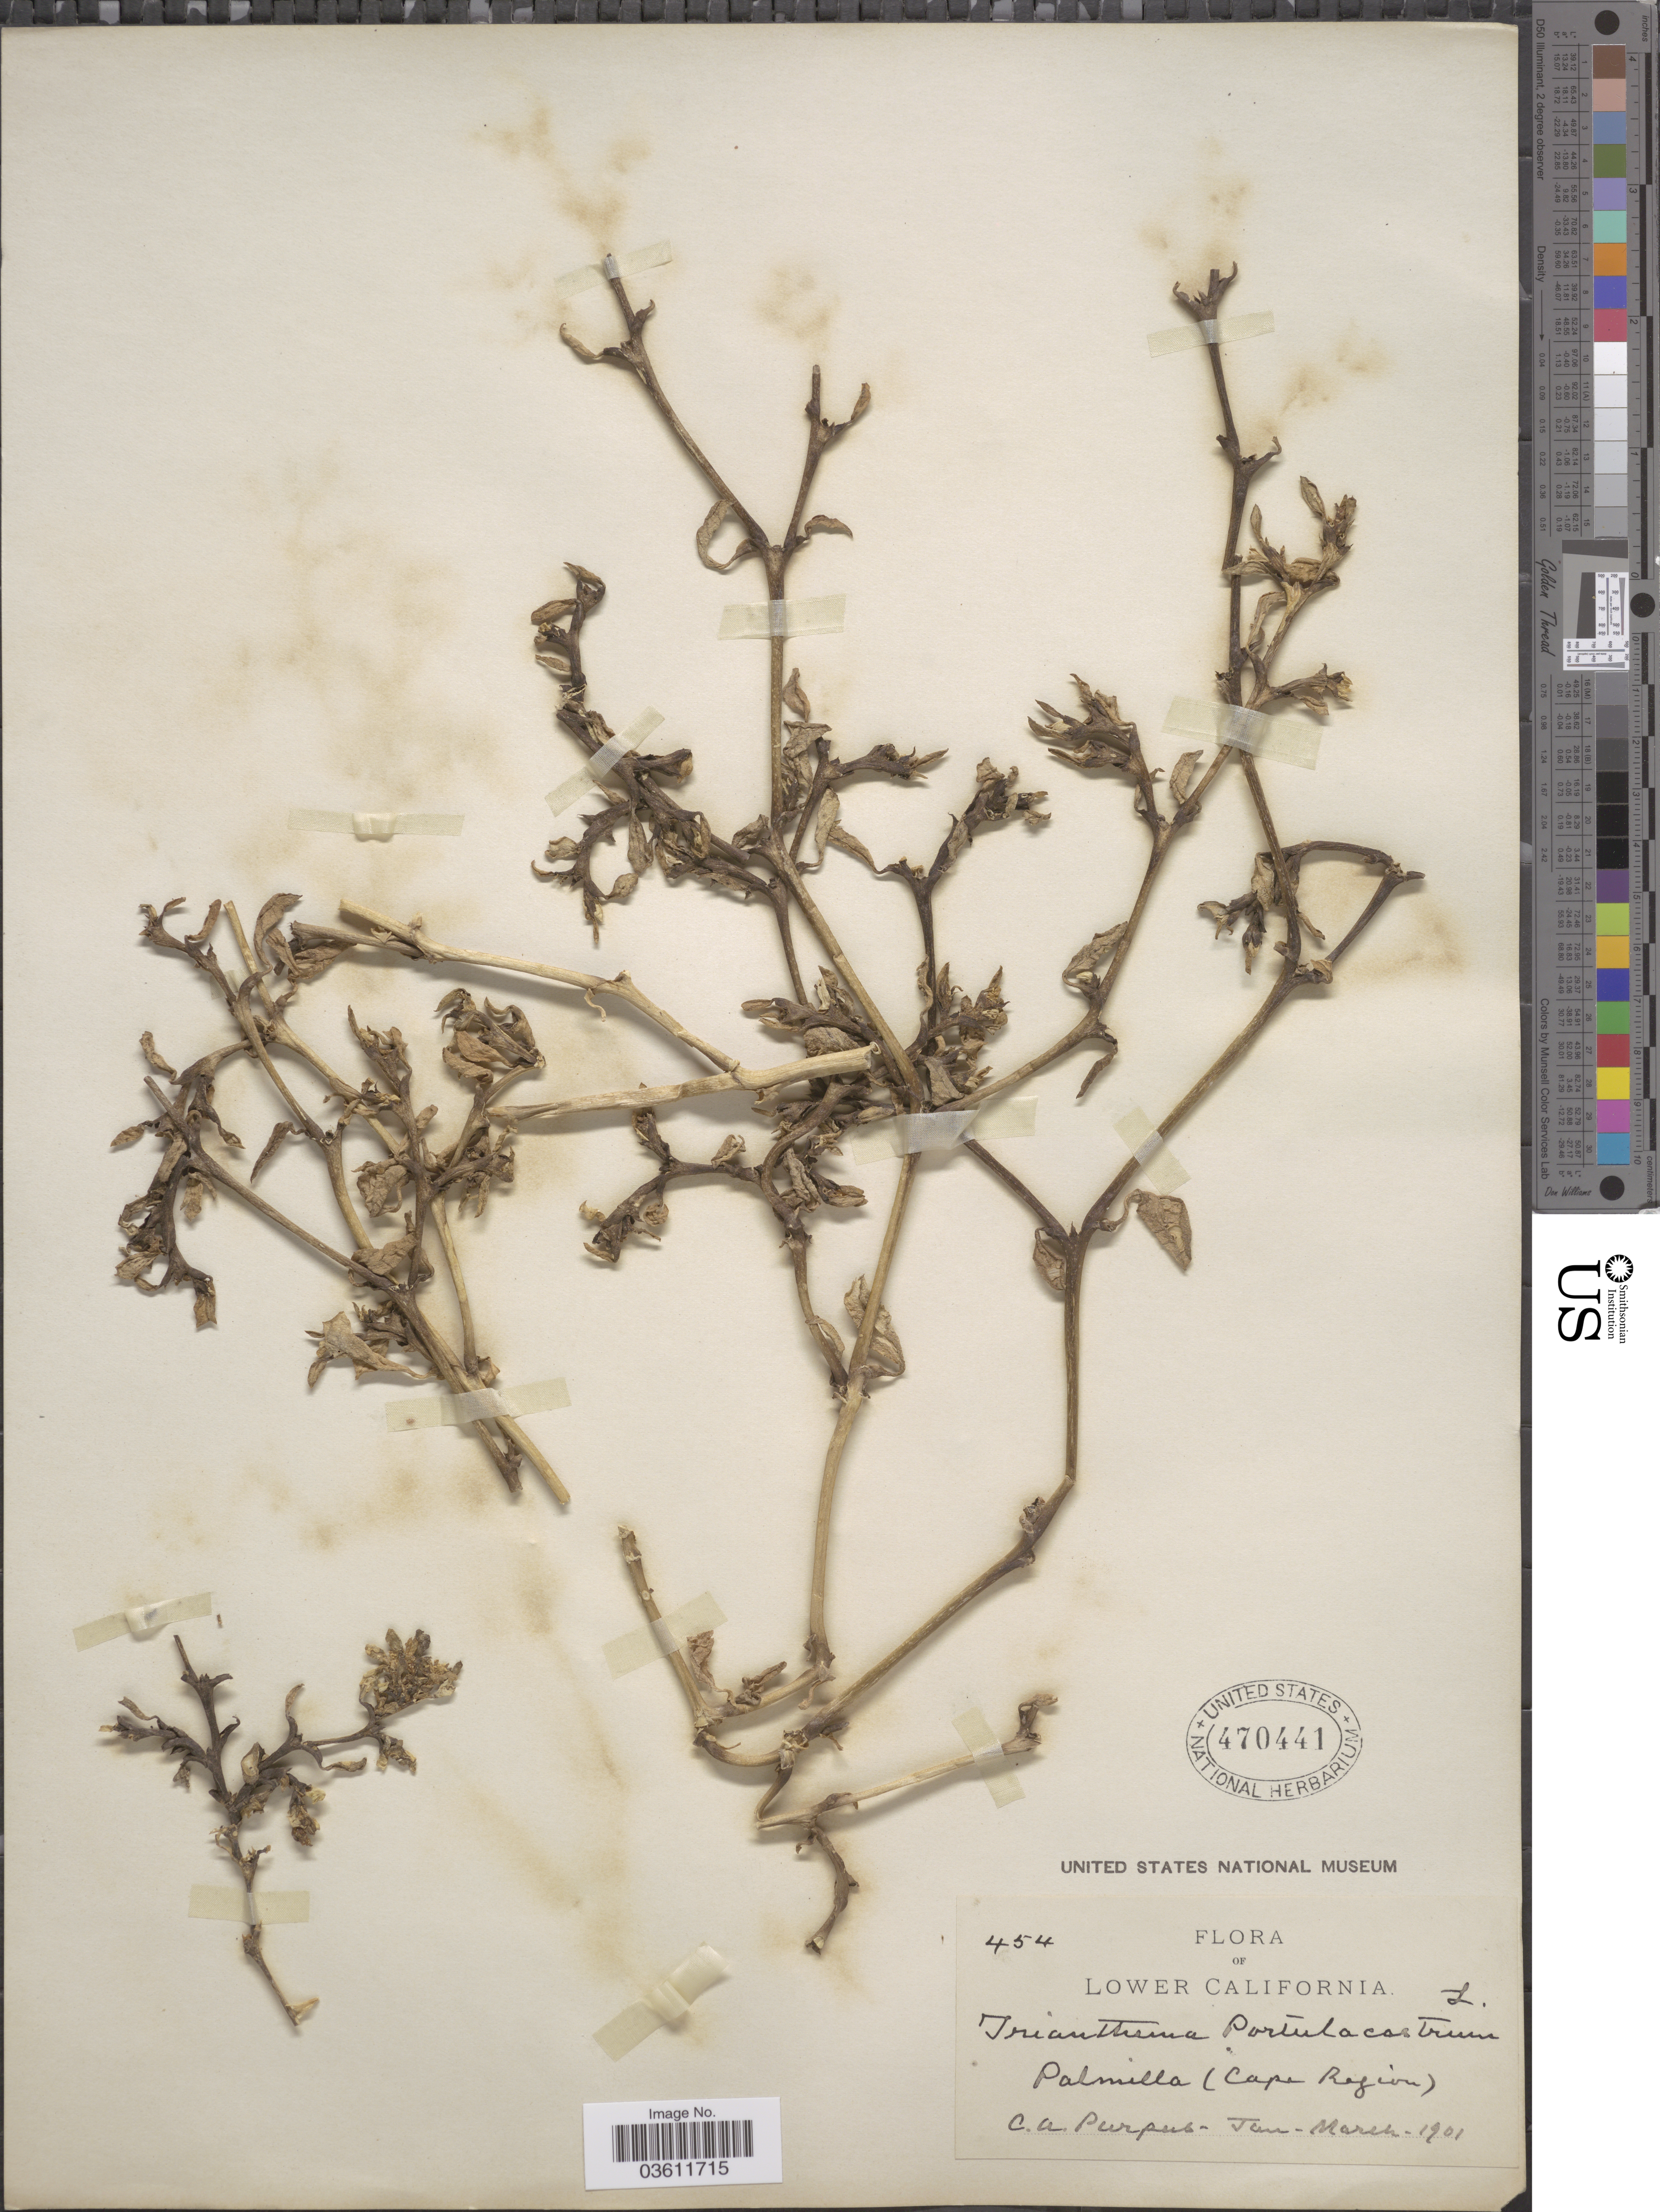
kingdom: Plantae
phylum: Tracheophyta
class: Magnoliopsida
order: Caryophyllales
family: Aizoaceae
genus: Trianthema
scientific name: Trianthema portulacastrum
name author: L.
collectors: C. A. Purpus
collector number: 454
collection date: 1901-01/1901-03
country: Mexico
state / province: Baja California Sur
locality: Lower California. Palmilla (Cape Region).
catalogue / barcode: US 470441